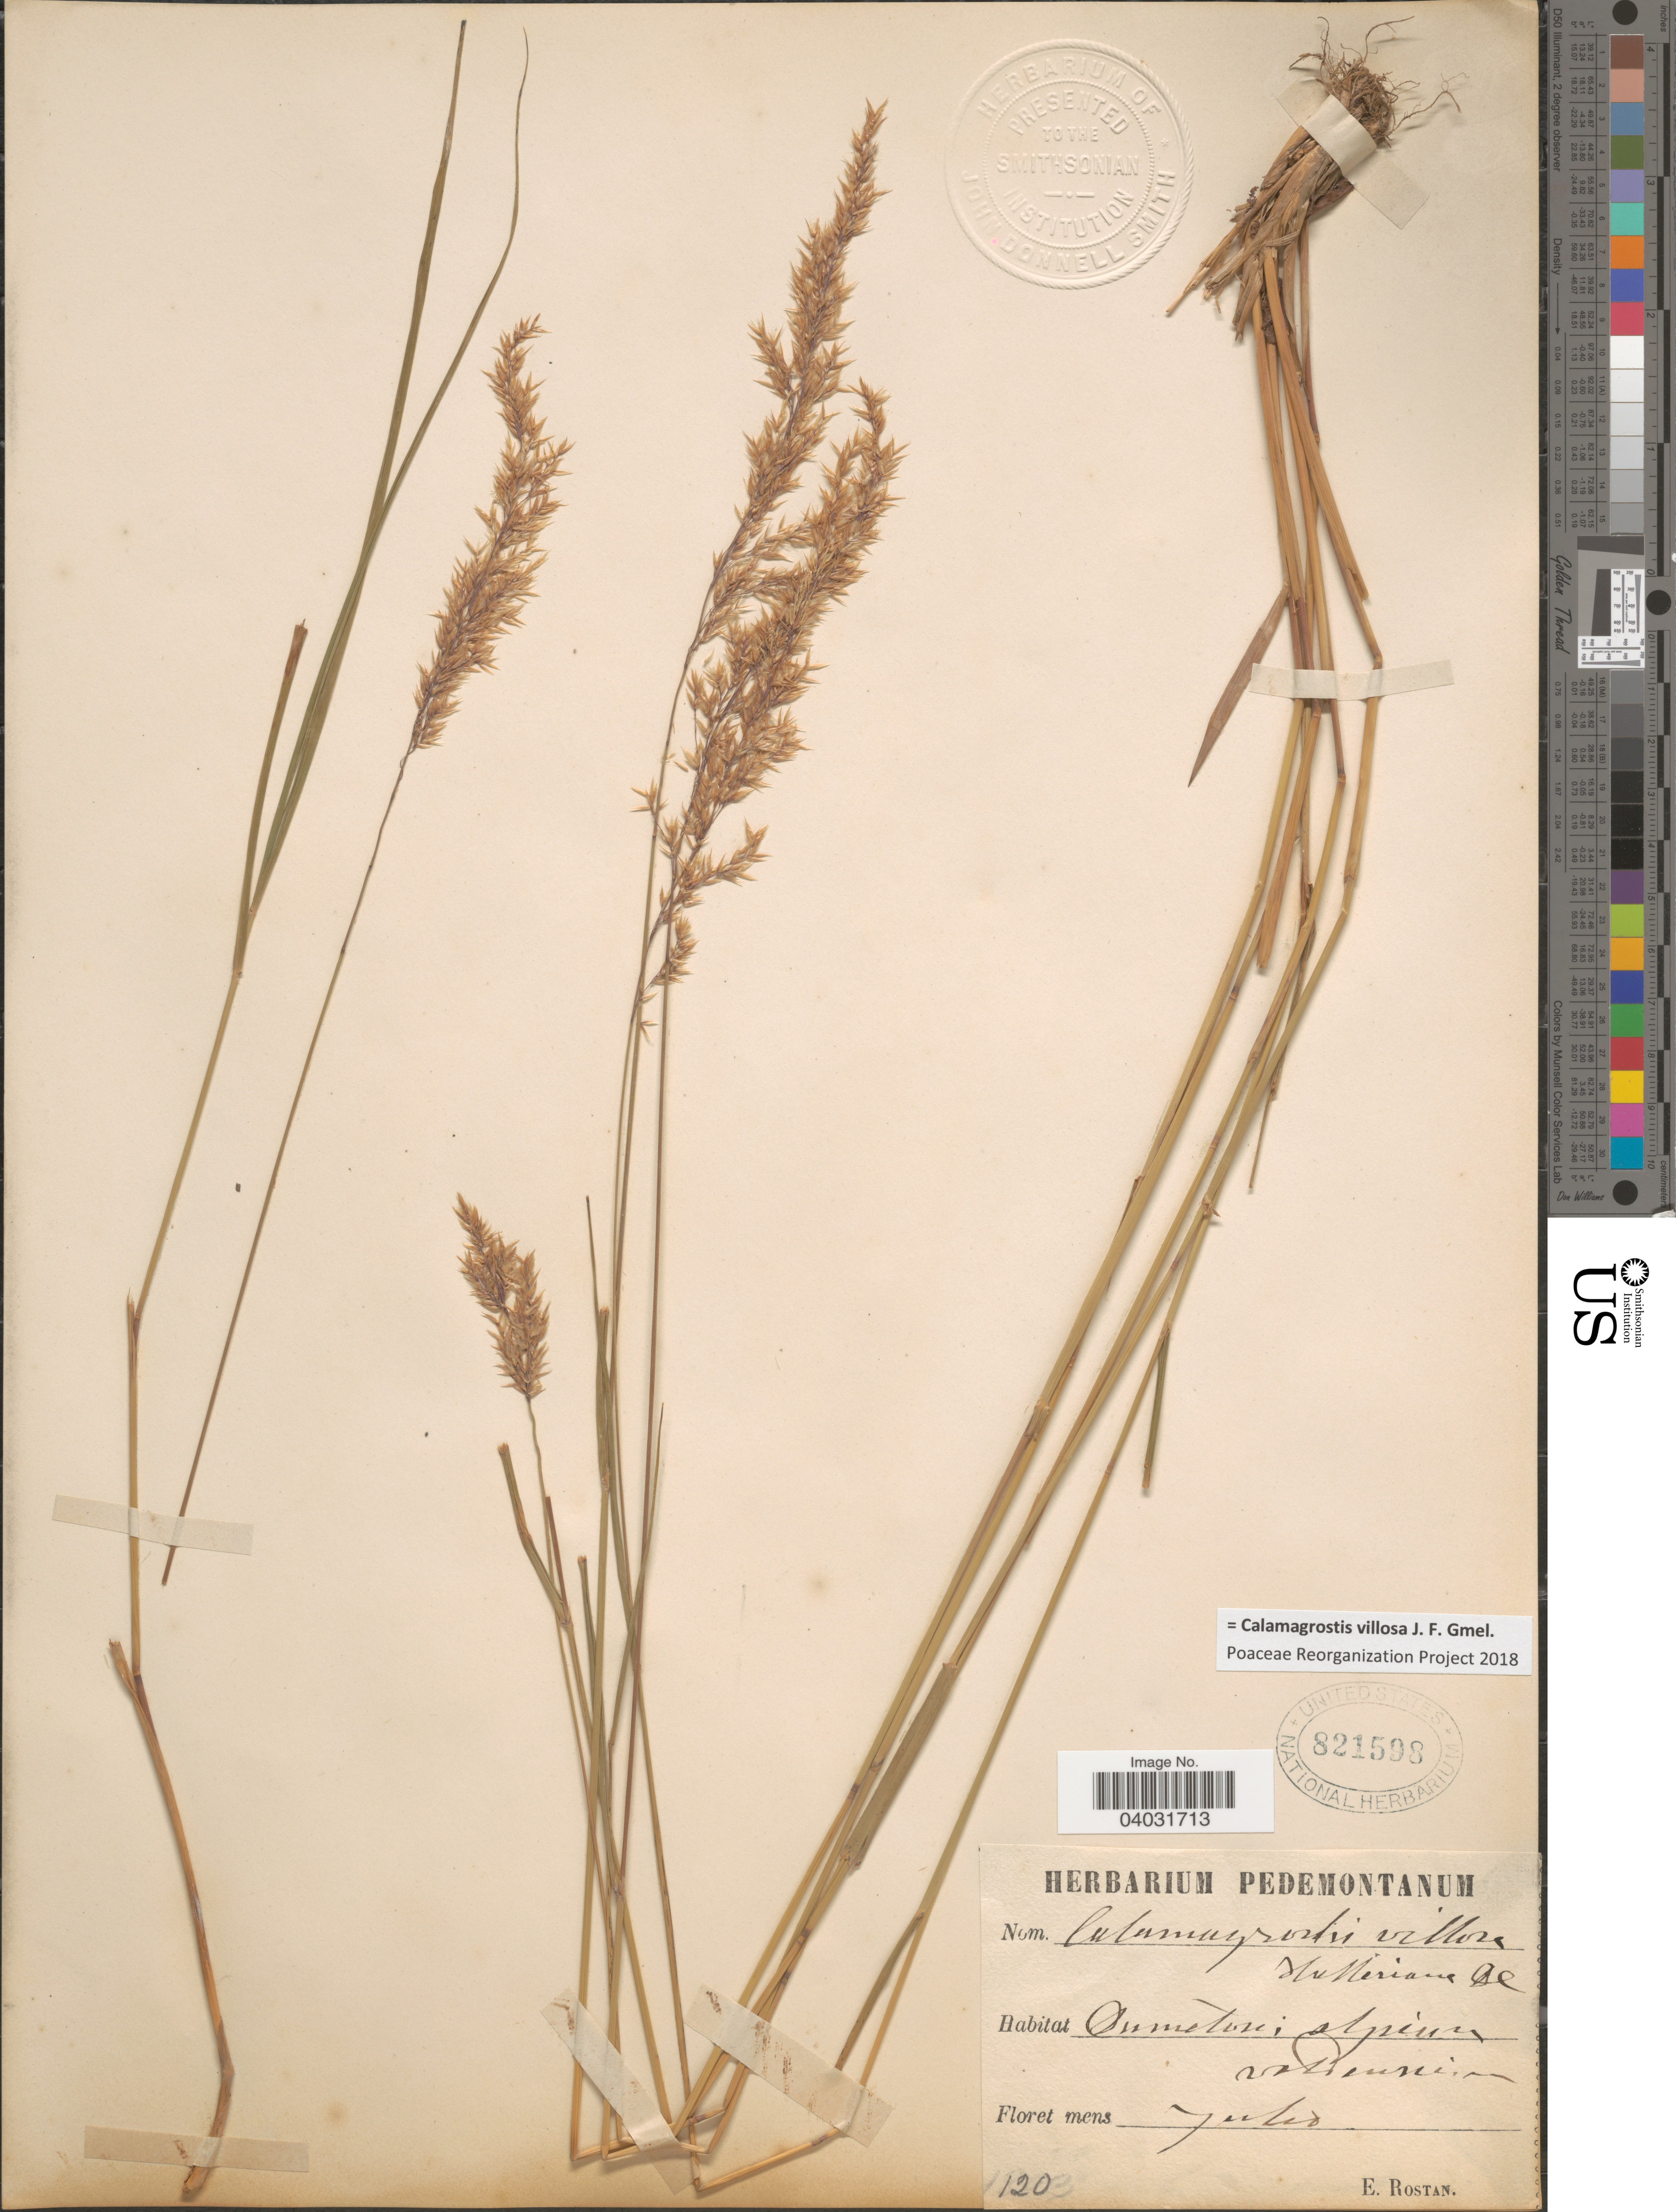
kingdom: Plantae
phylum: Tracheophyta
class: Liliopsida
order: Poales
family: Poaceae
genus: Calamagrostis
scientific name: Calamagrostis villosa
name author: J.F. Gmel.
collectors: E. Rostan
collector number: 1203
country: Italy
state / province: Piedmont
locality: [illegible text].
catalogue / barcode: US 821598